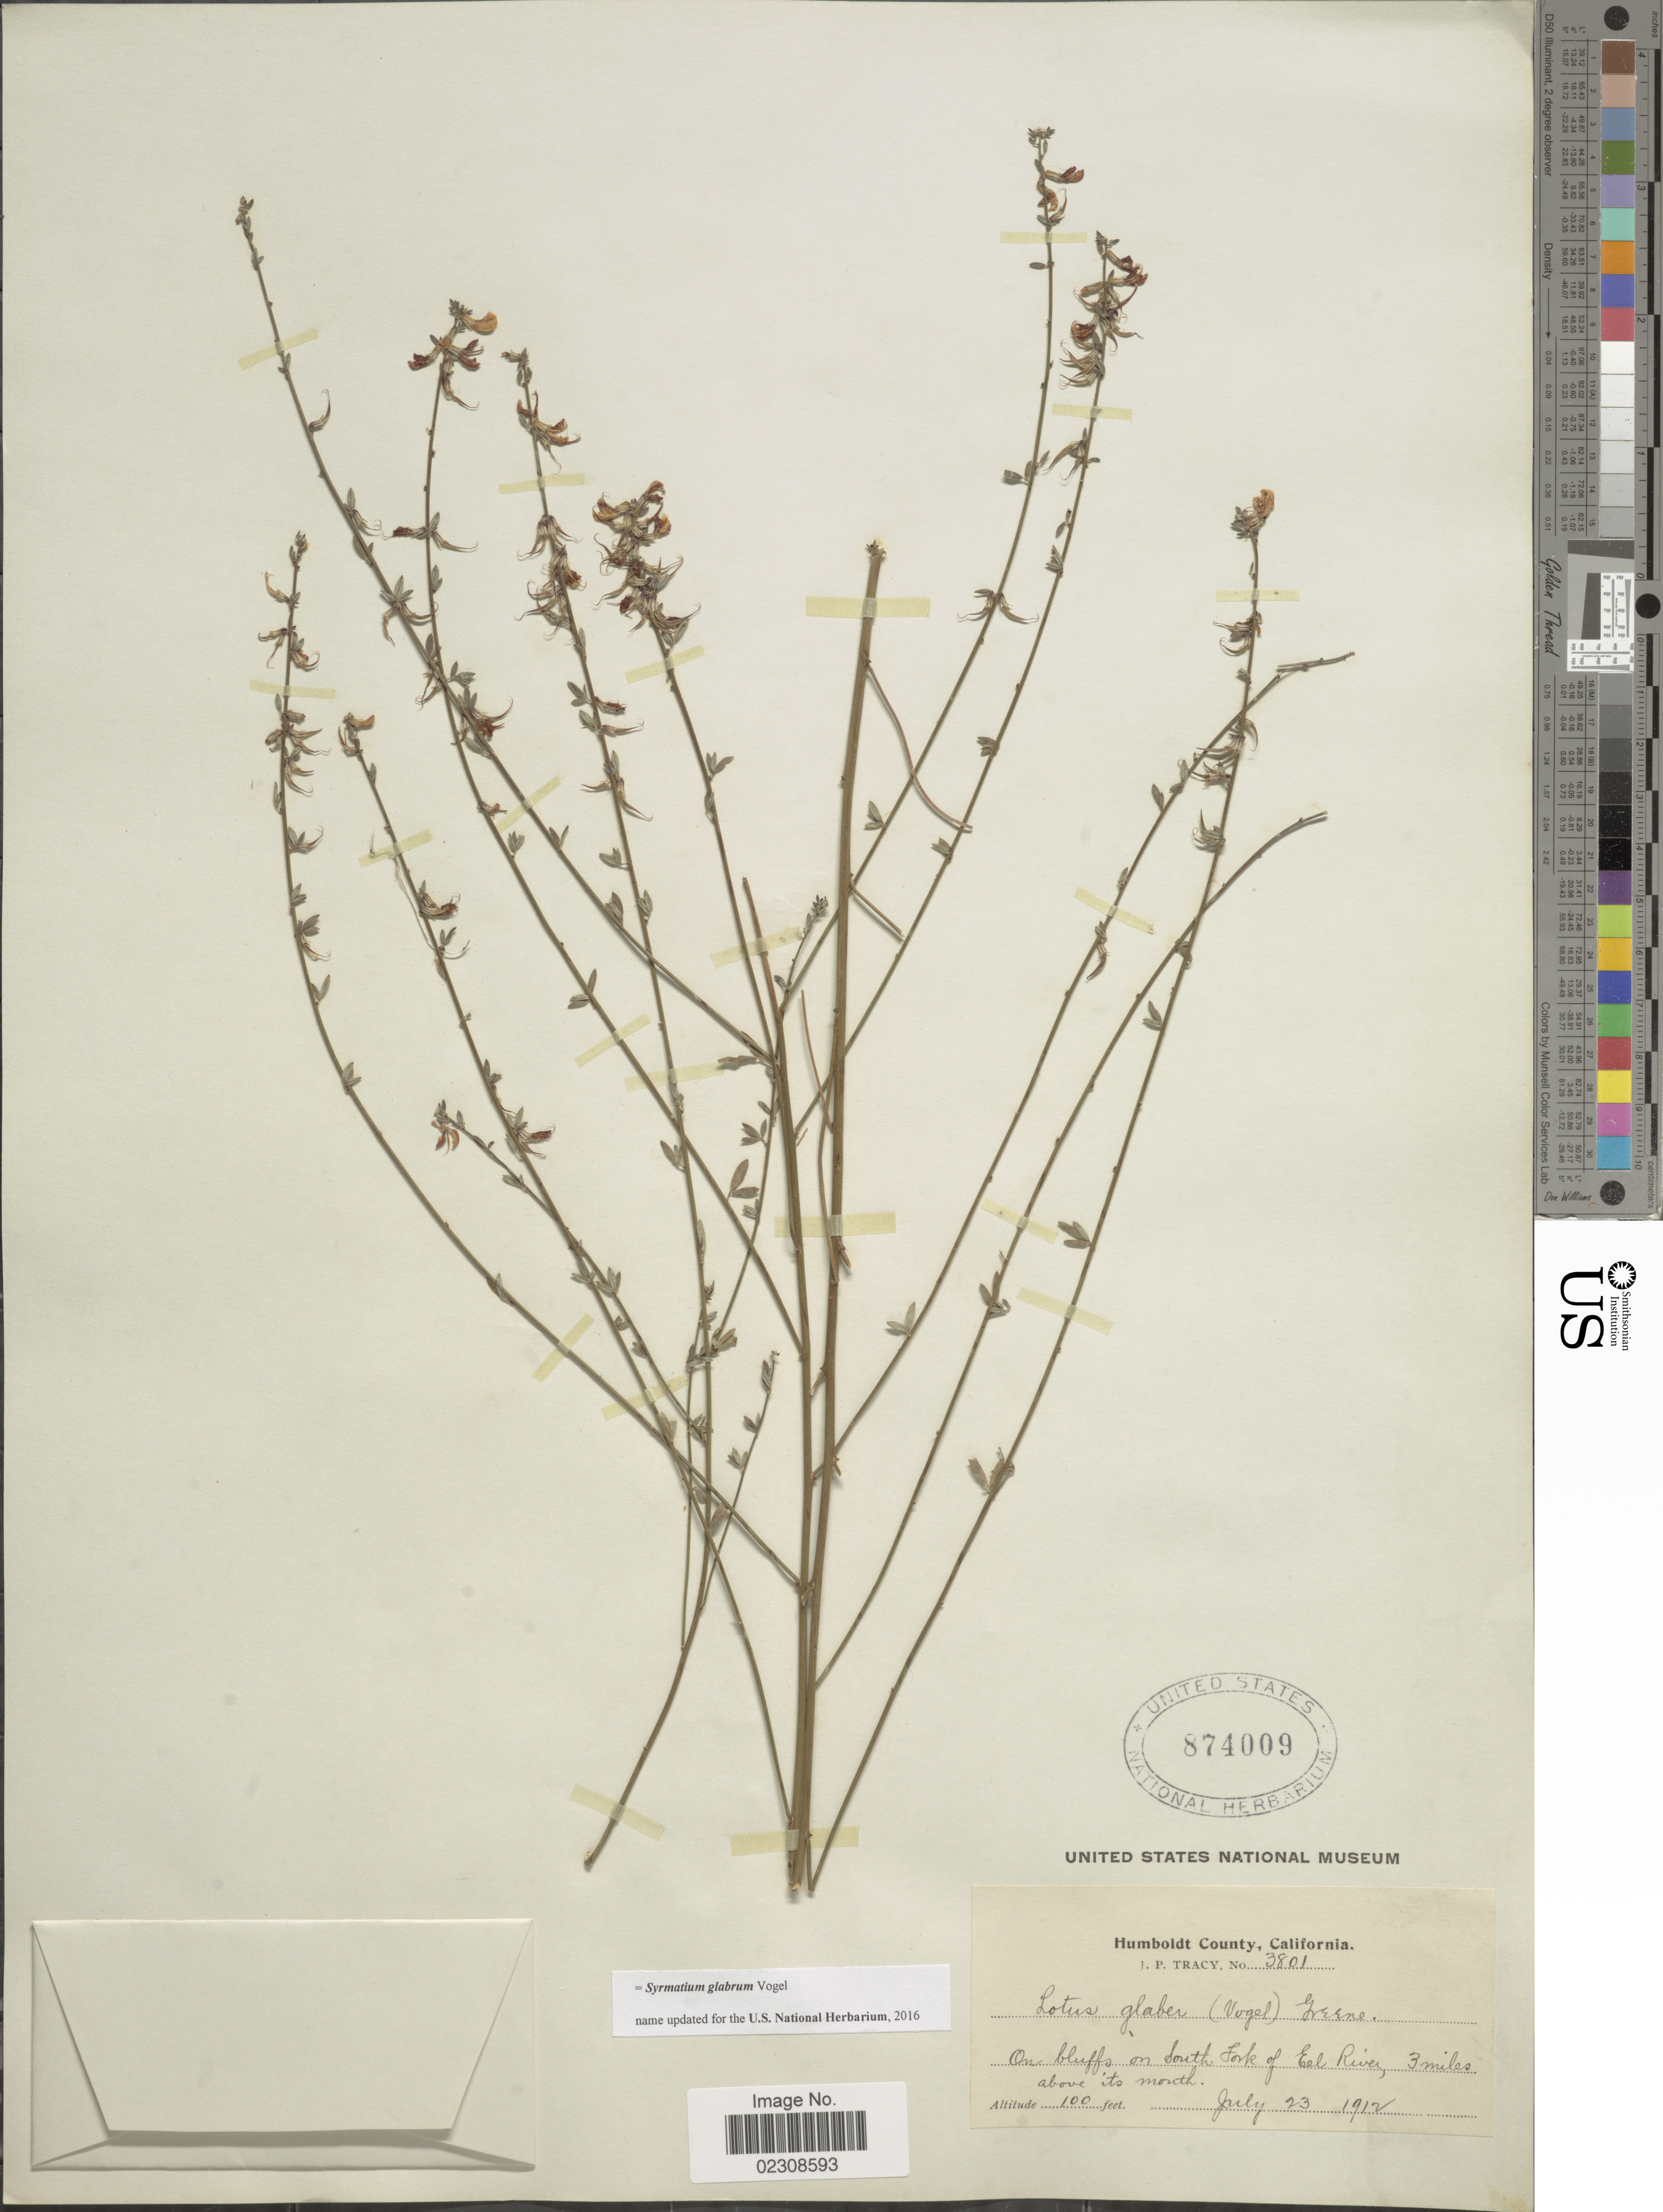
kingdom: Plantae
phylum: Tracheophyta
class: Magnoliopsida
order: Fabales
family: Fabaceae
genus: Syrmatium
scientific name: Syrmatium glabrum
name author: Vogel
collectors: J. Tracy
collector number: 3801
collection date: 1912-07-23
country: United States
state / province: California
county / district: Humboldt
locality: On bluffs on South Fork of Eel River, 3 miles above its mouth. Humboldt County.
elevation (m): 30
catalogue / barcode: US 874009